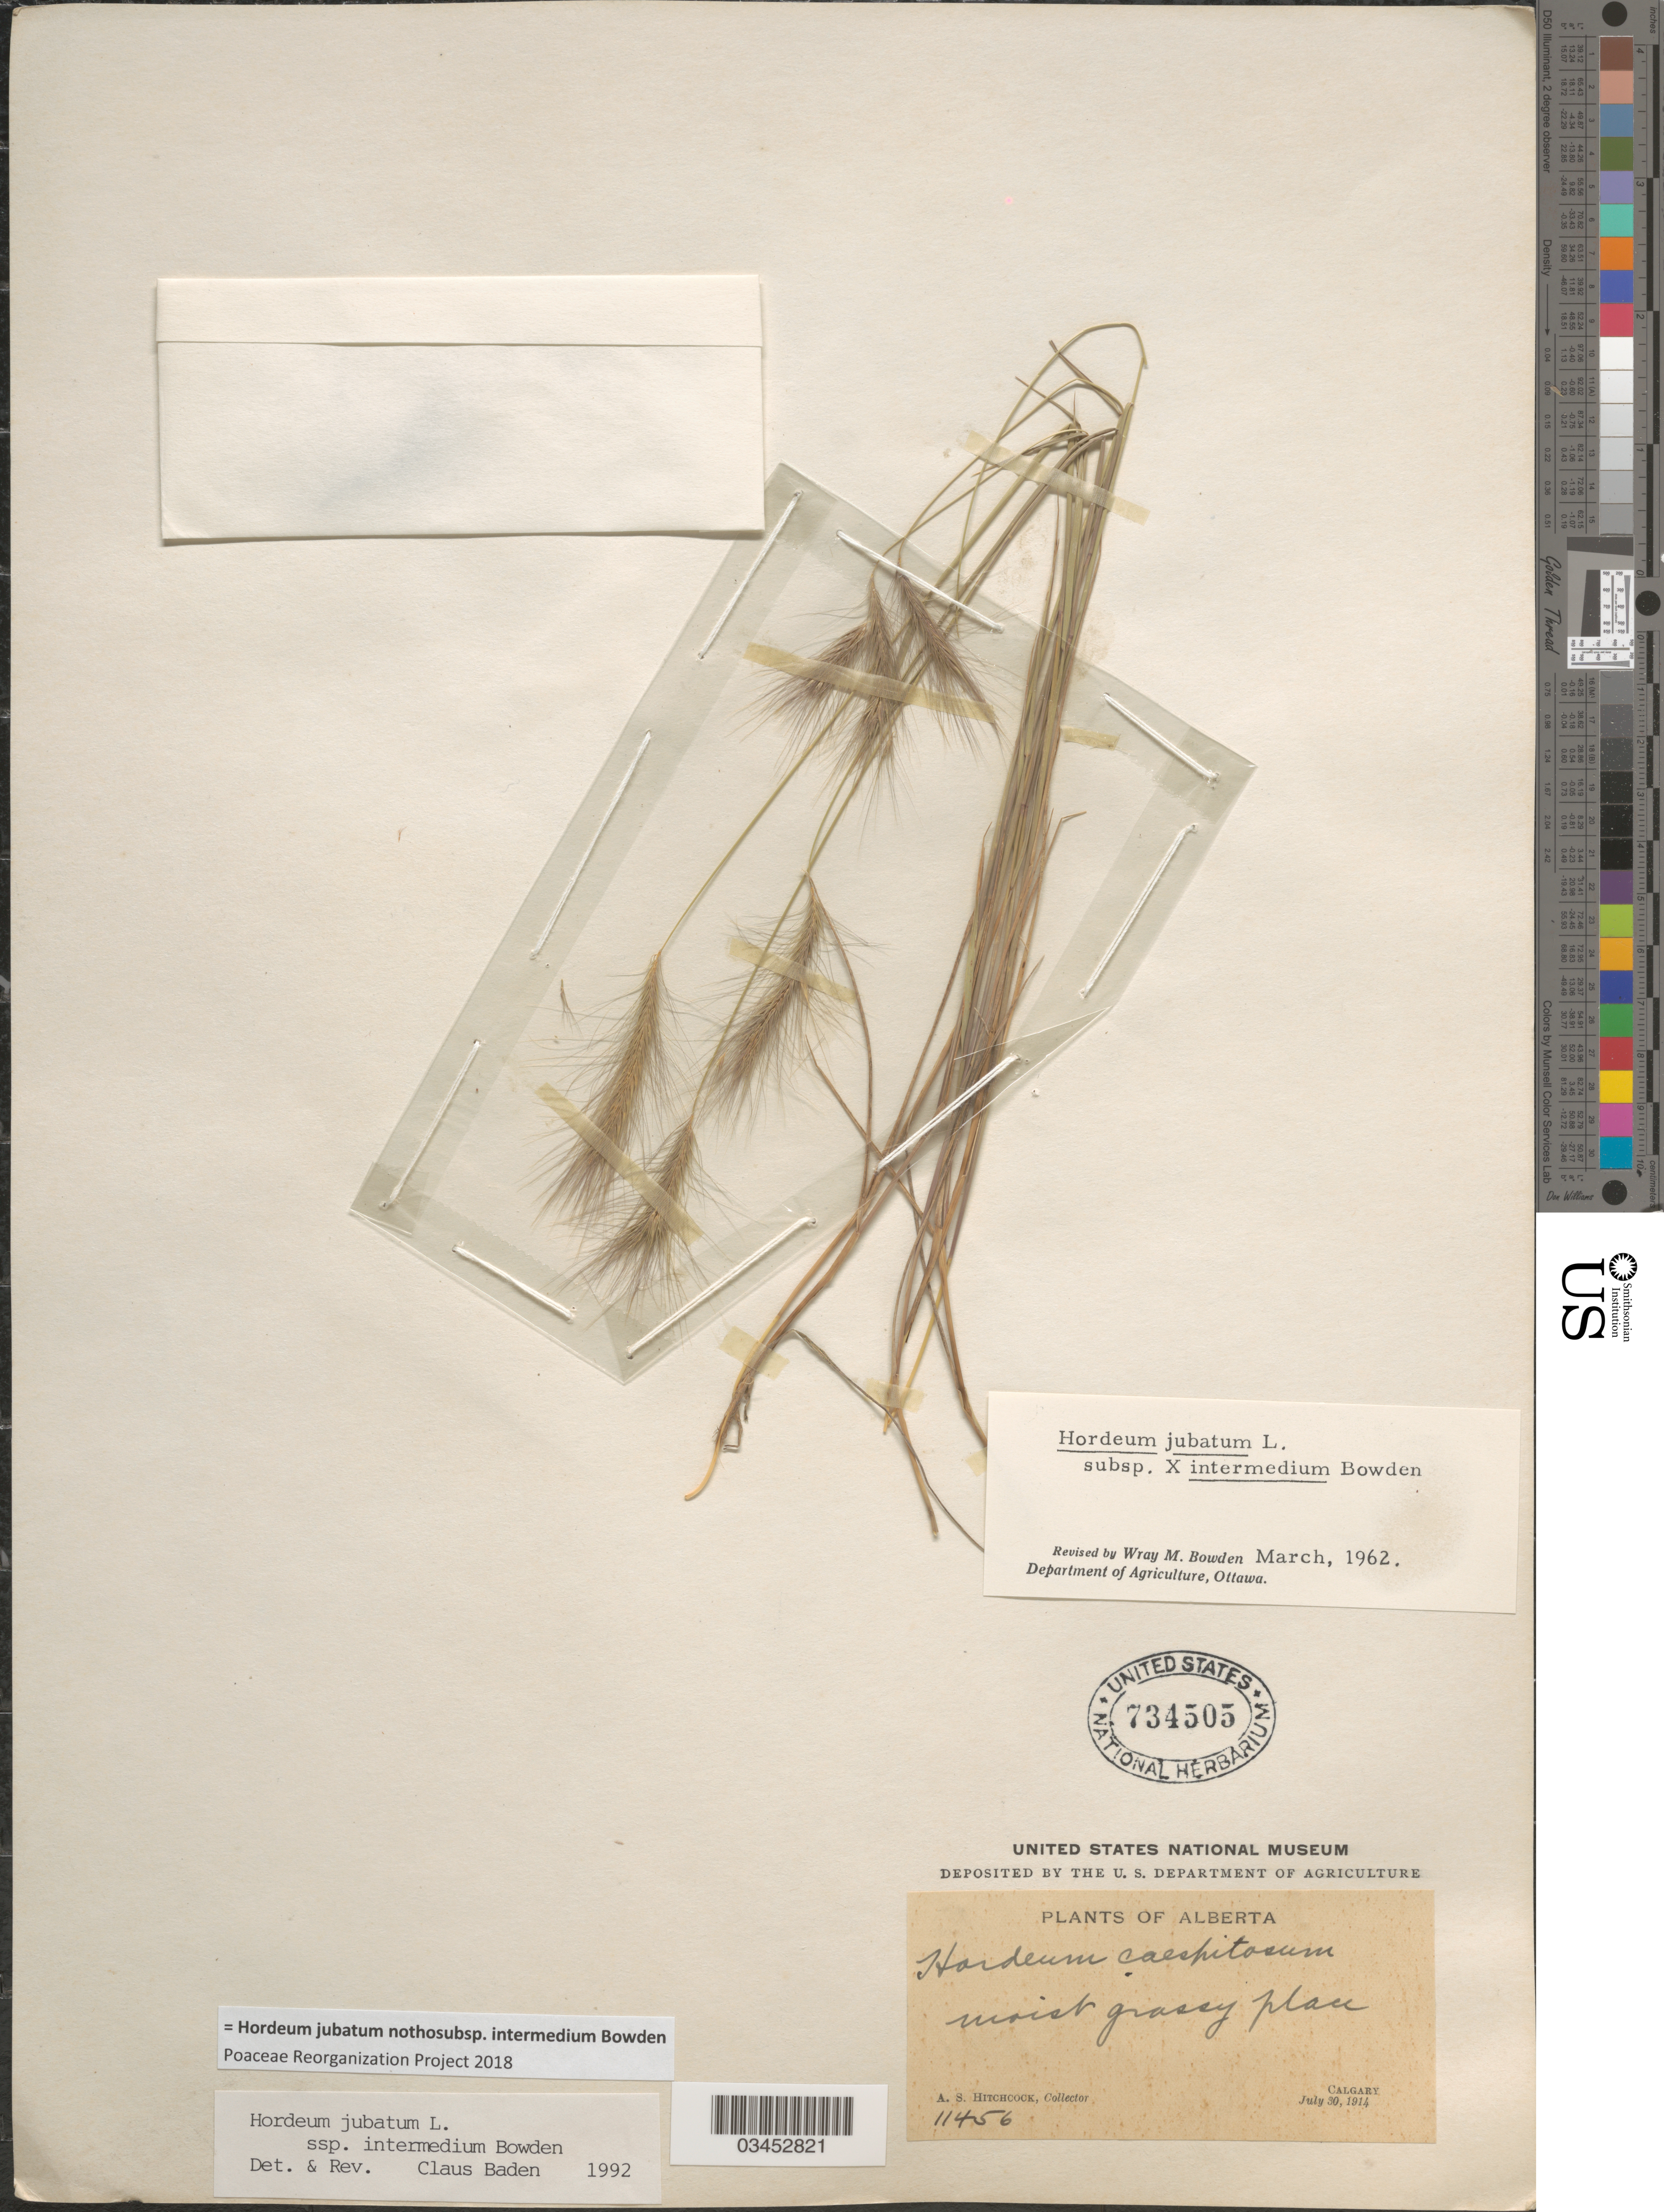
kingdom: Plantae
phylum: Tracheophyta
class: Liliopsida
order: Poales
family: Poaceae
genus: Hordeum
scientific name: Hordeum jubatum nothosubsp. intermedium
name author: Bowden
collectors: A. S. Hitchcock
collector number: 11456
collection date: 1914-07-30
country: Canada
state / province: Alberta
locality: Calgary.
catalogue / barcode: US 734505